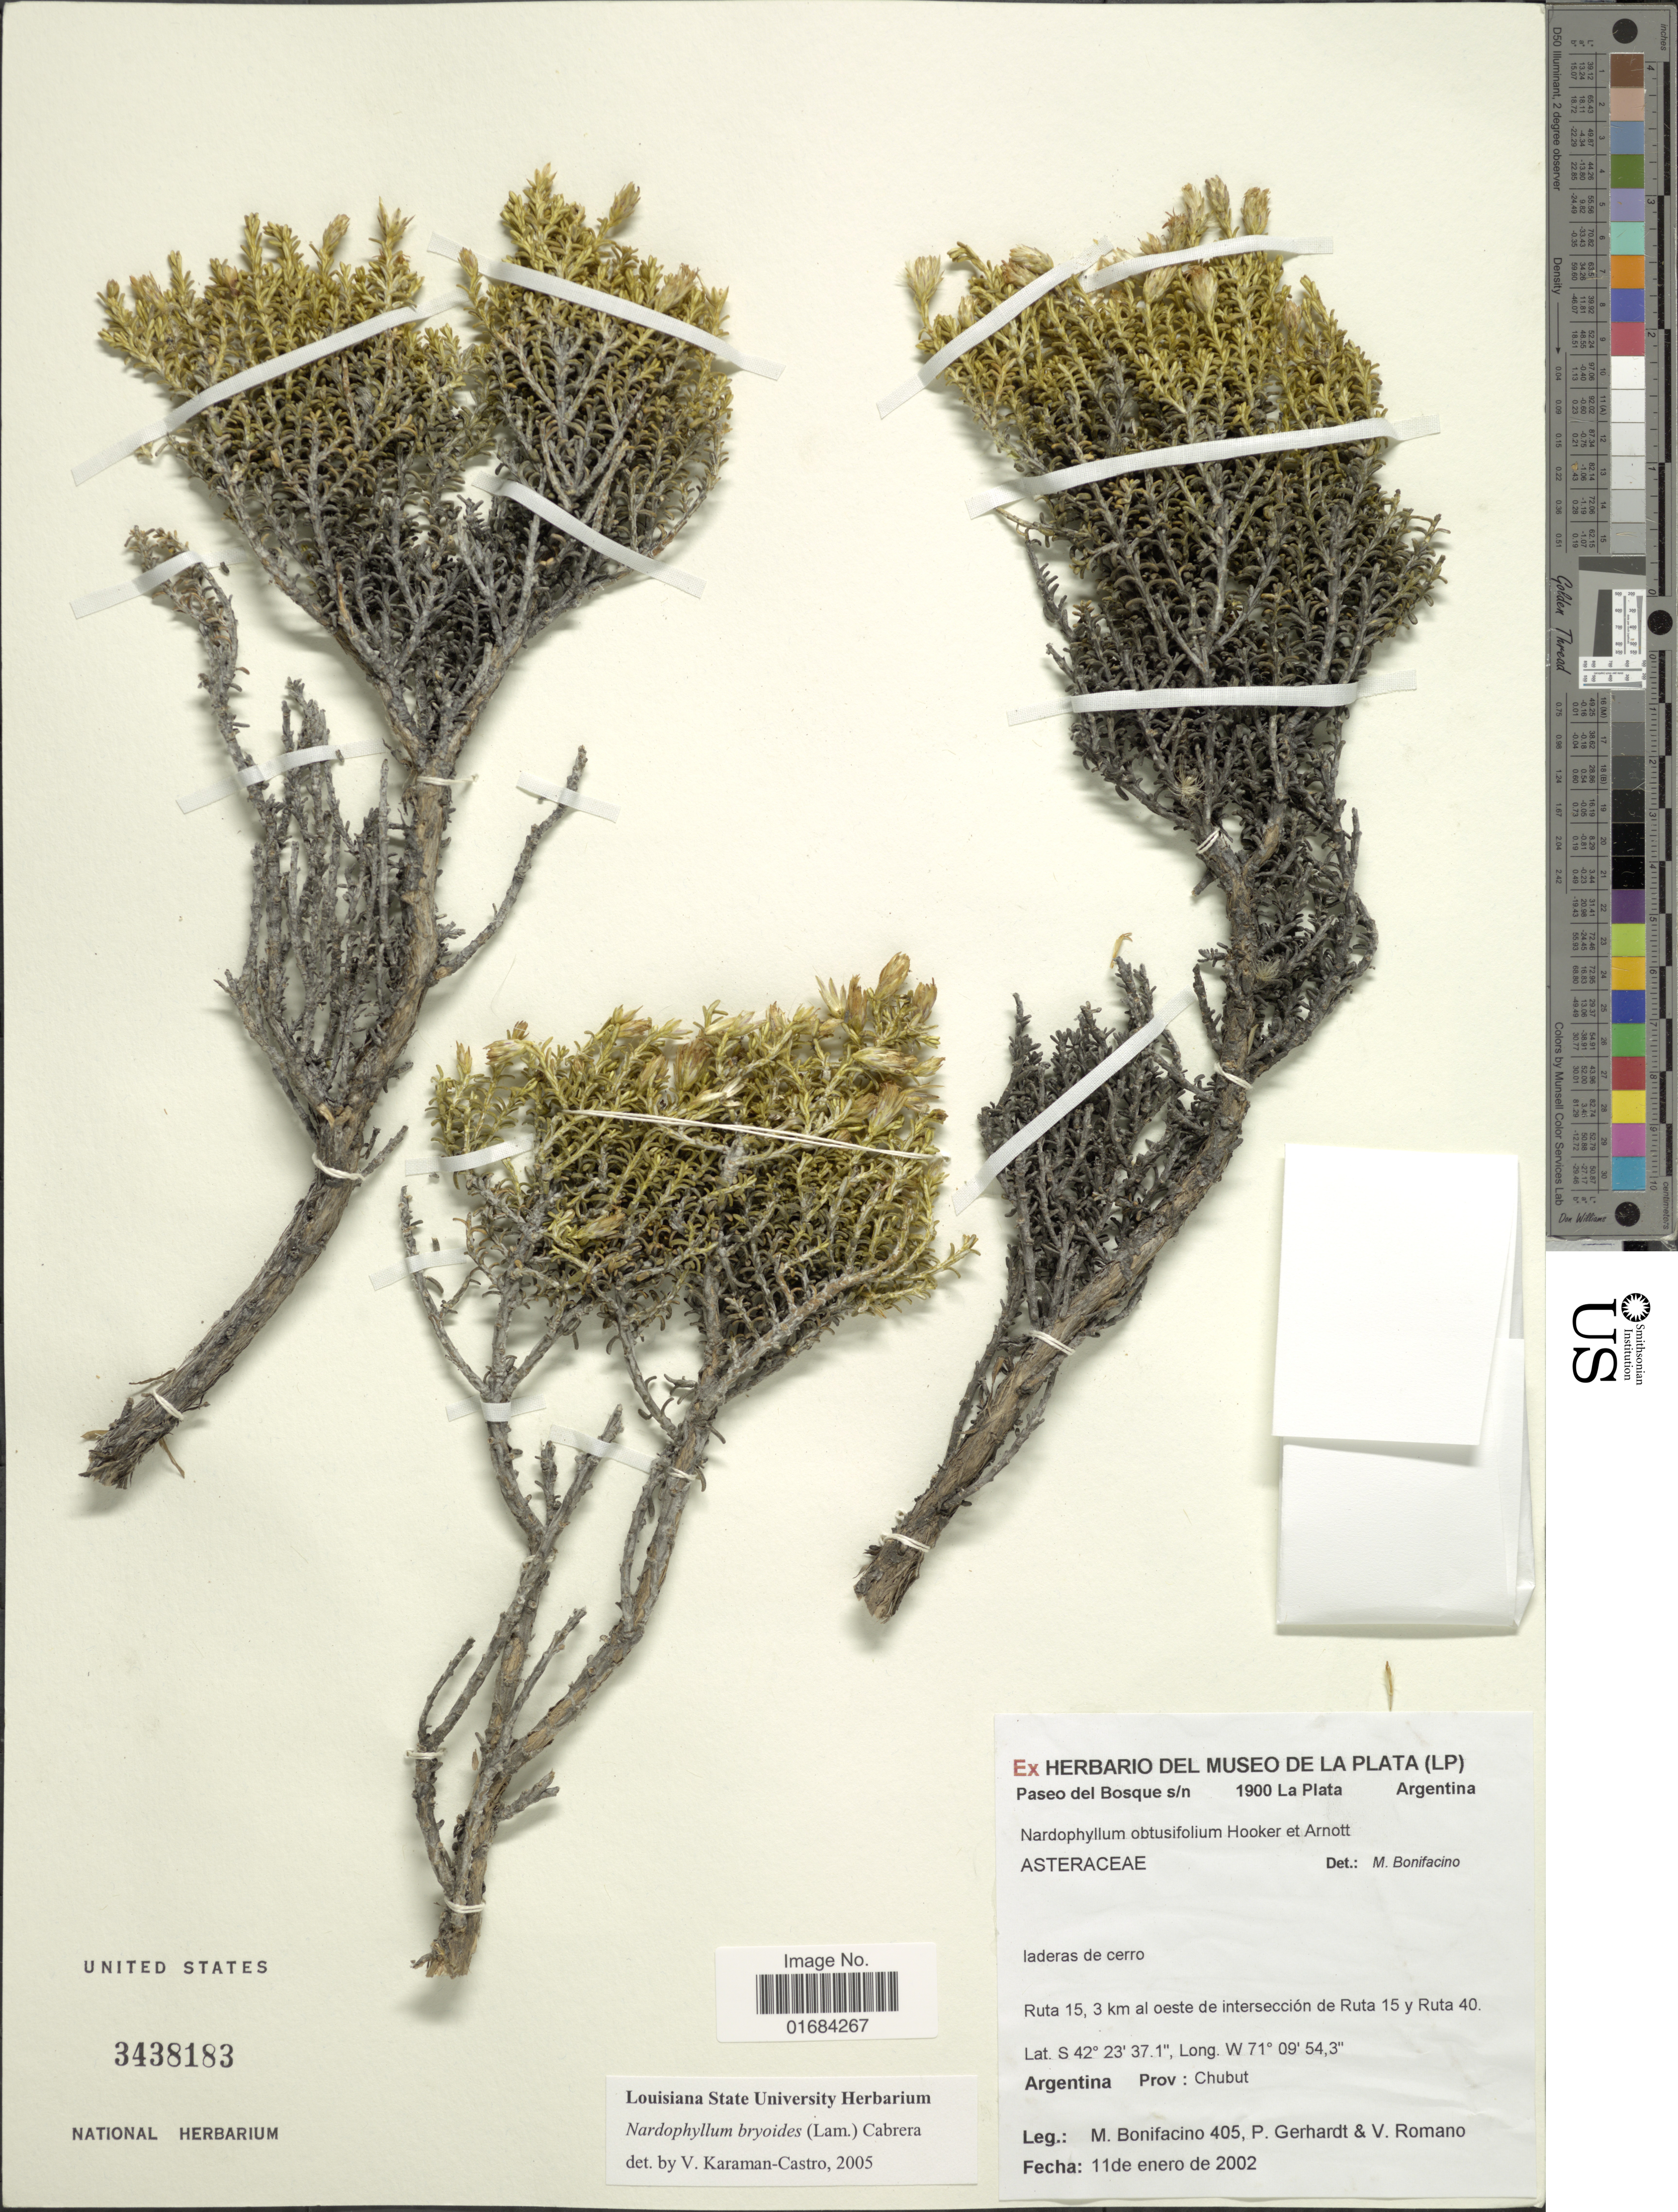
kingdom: Plantae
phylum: Tracheophyta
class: Magnoliopsida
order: Asterales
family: Asteraceae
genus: Nardophyllum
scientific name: Nardophyllum bryoides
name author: (Lam.) Cabrera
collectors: M. Bonifacino, P. Gerhardt & V. Romano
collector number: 0405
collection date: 2002-01-11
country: Argentina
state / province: Chubut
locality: Ruta 15, 3 km al oeste de interseccion de Ruta 15 y Ruta 40.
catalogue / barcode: US 3438183